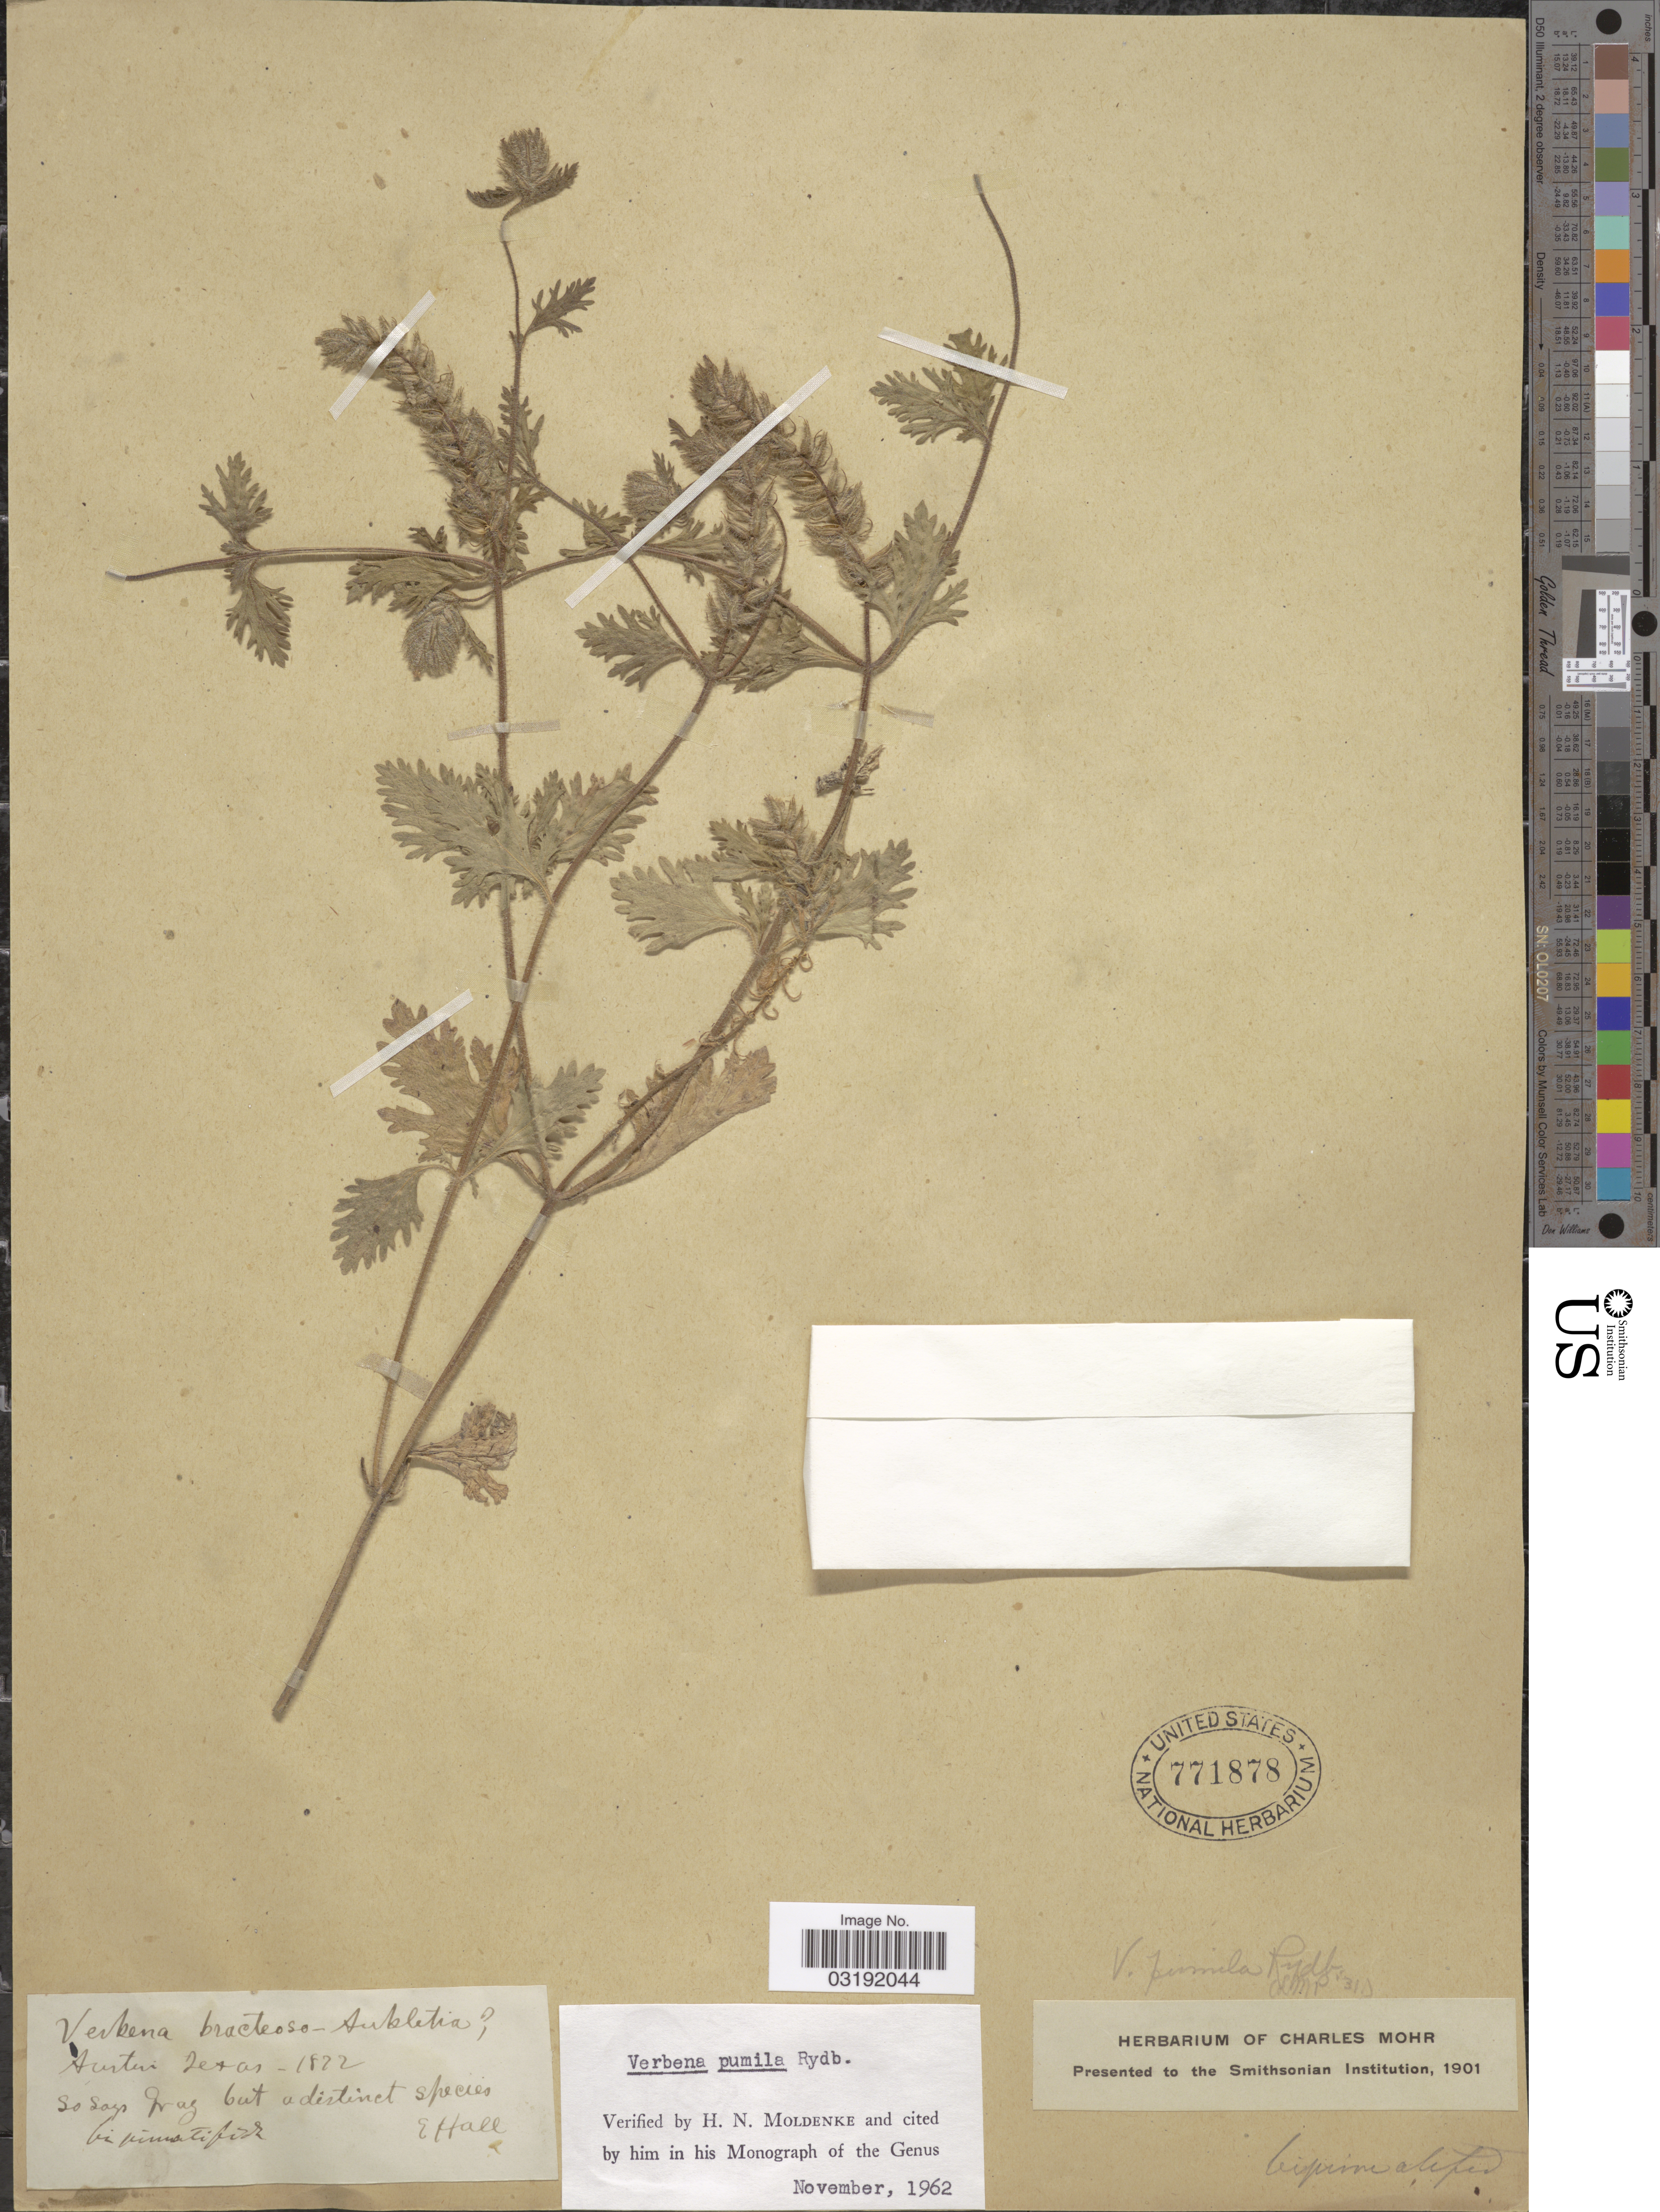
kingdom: Plantae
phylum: Tracheophyta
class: Magnoliopsida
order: Lamiales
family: Verbenaceae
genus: Verbena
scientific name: Verbena pumila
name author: Rydb.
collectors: E. Hall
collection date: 1822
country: United States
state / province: Texas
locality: Austin.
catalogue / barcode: US 771878